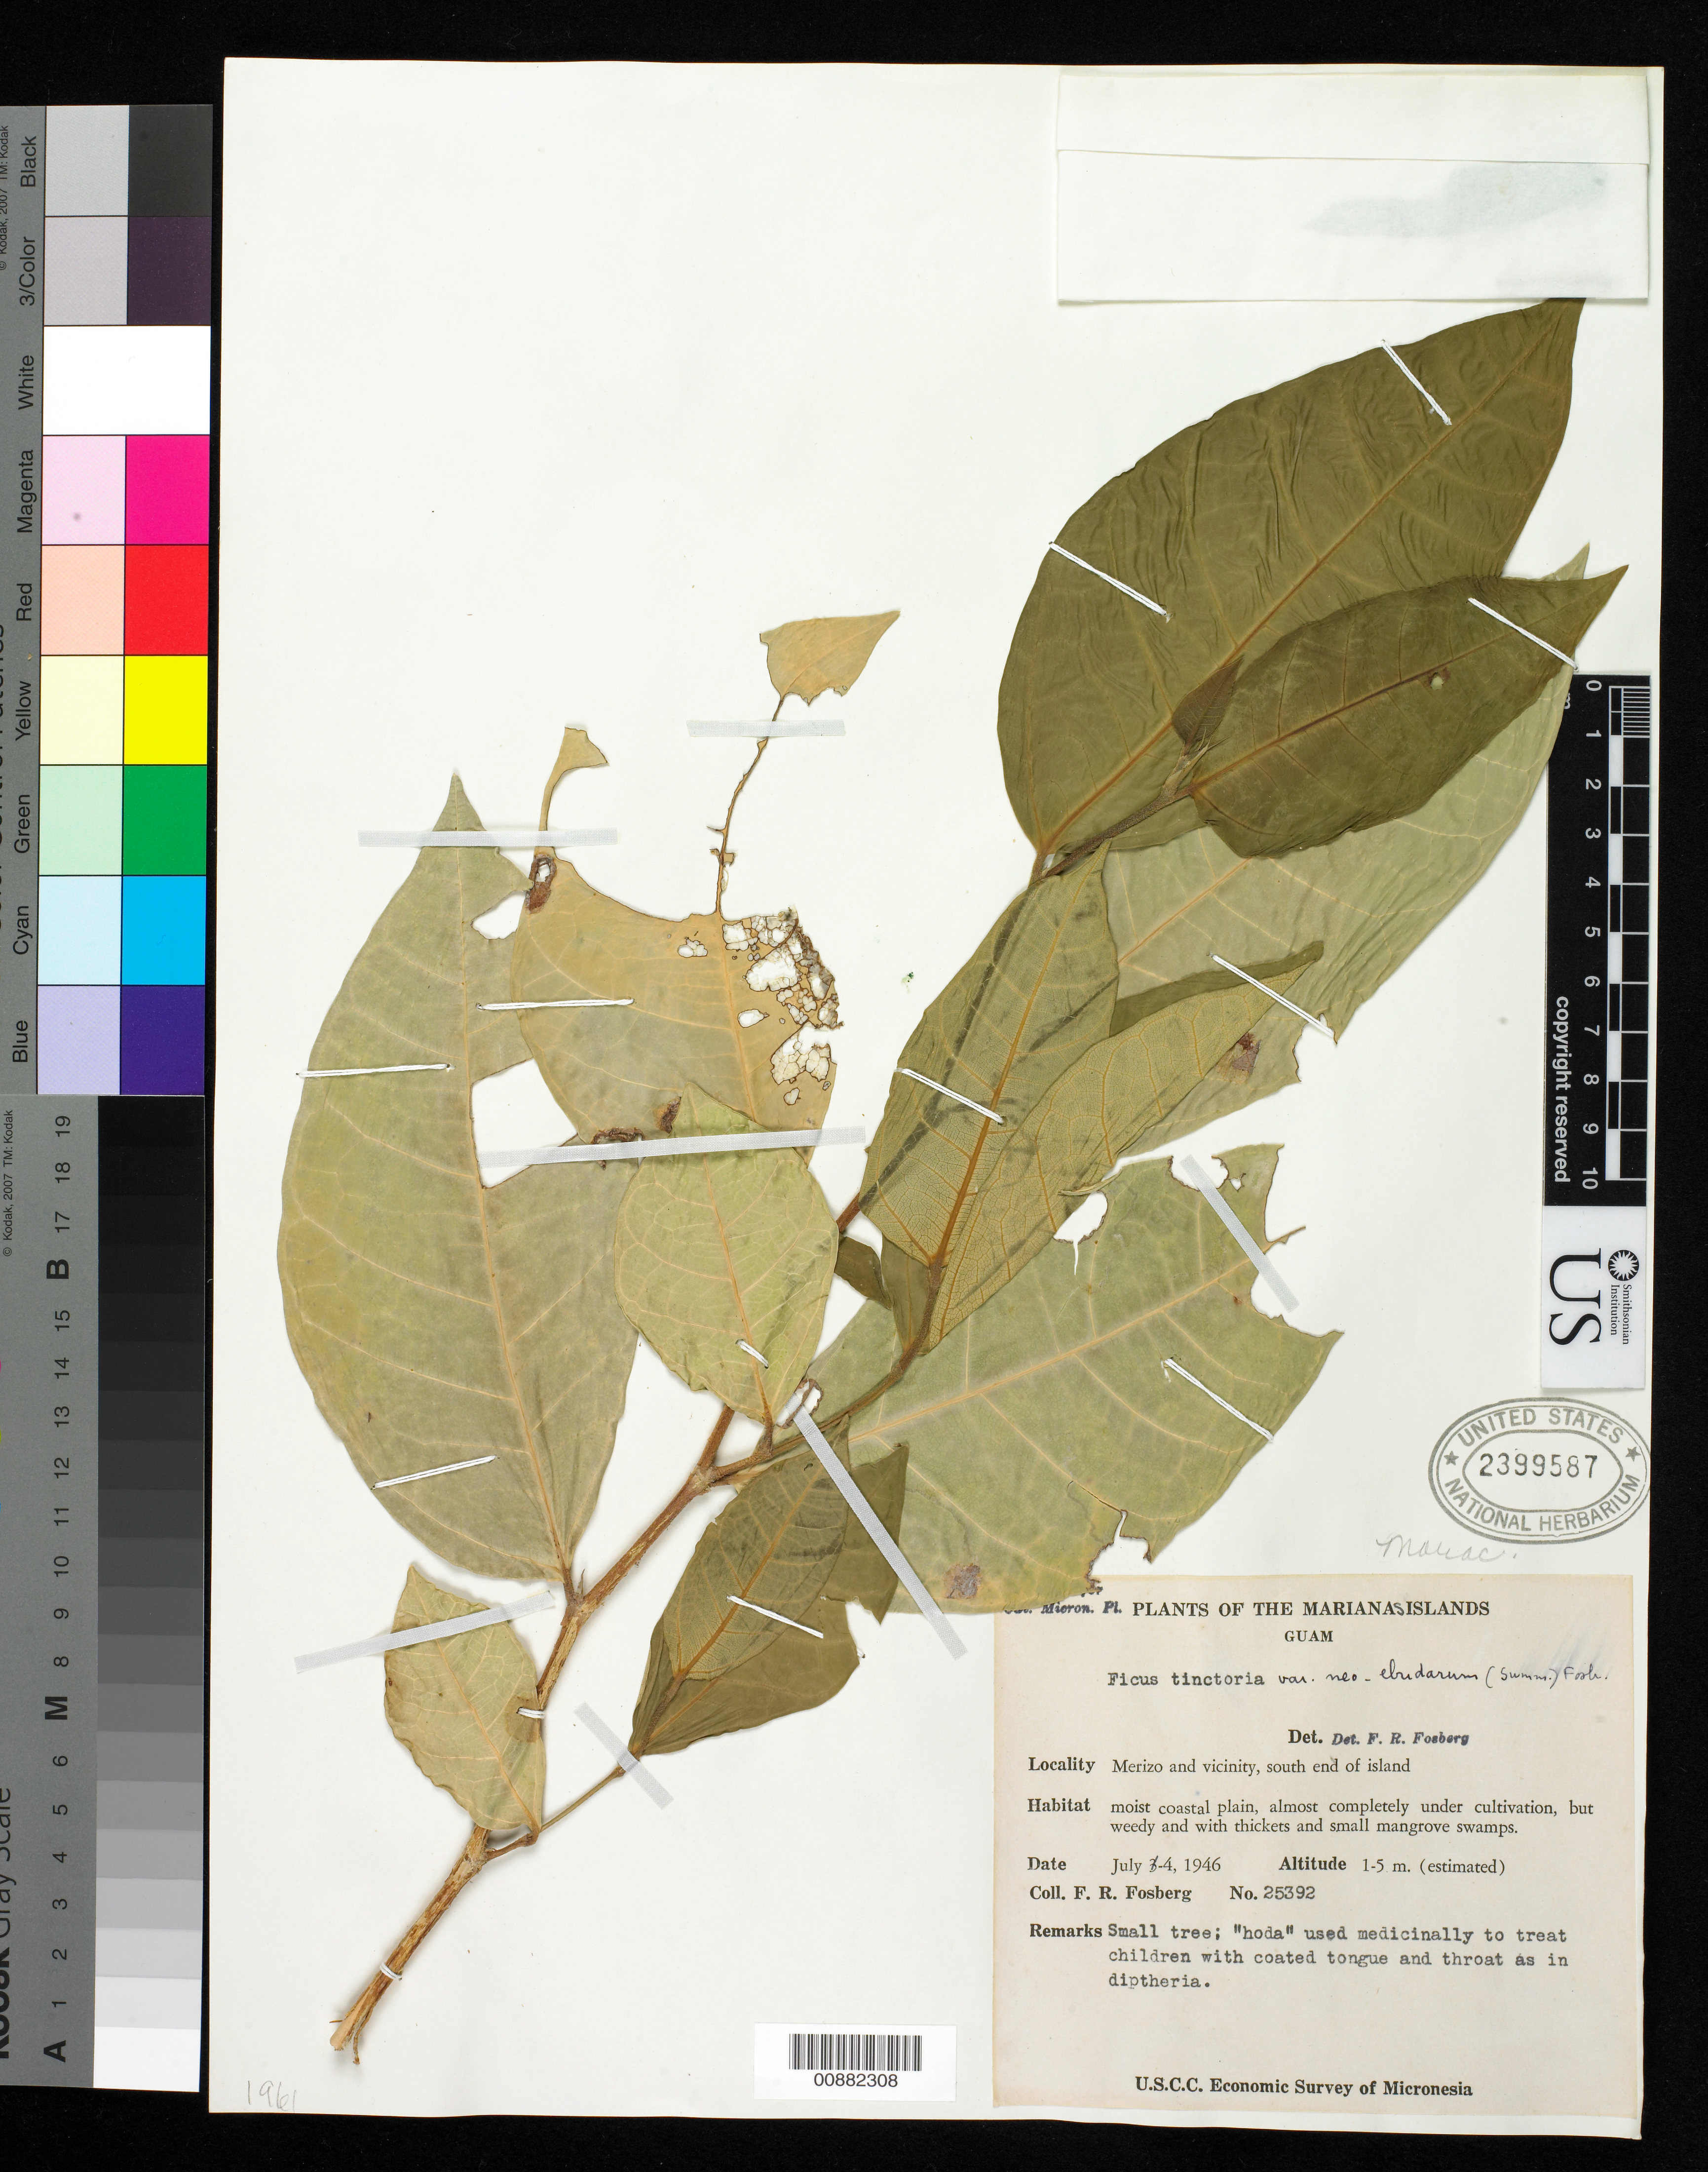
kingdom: Plantae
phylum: Tracheophyta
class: Magnoliopsida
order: Rosales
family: Moraceae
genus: Ficus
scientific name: Ficus tinctoria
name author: G. Forst.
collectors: F. R. Fosberg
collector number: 25392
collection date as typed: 04 Jul 1946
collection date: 1946-07-04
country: Guam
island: Guam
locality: Merizo and vicinity, south end of island.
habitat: moist costal plain, almost completely under cultivation, but weedy and with thickets and small mangrove swamps.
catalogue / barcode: US 2399587